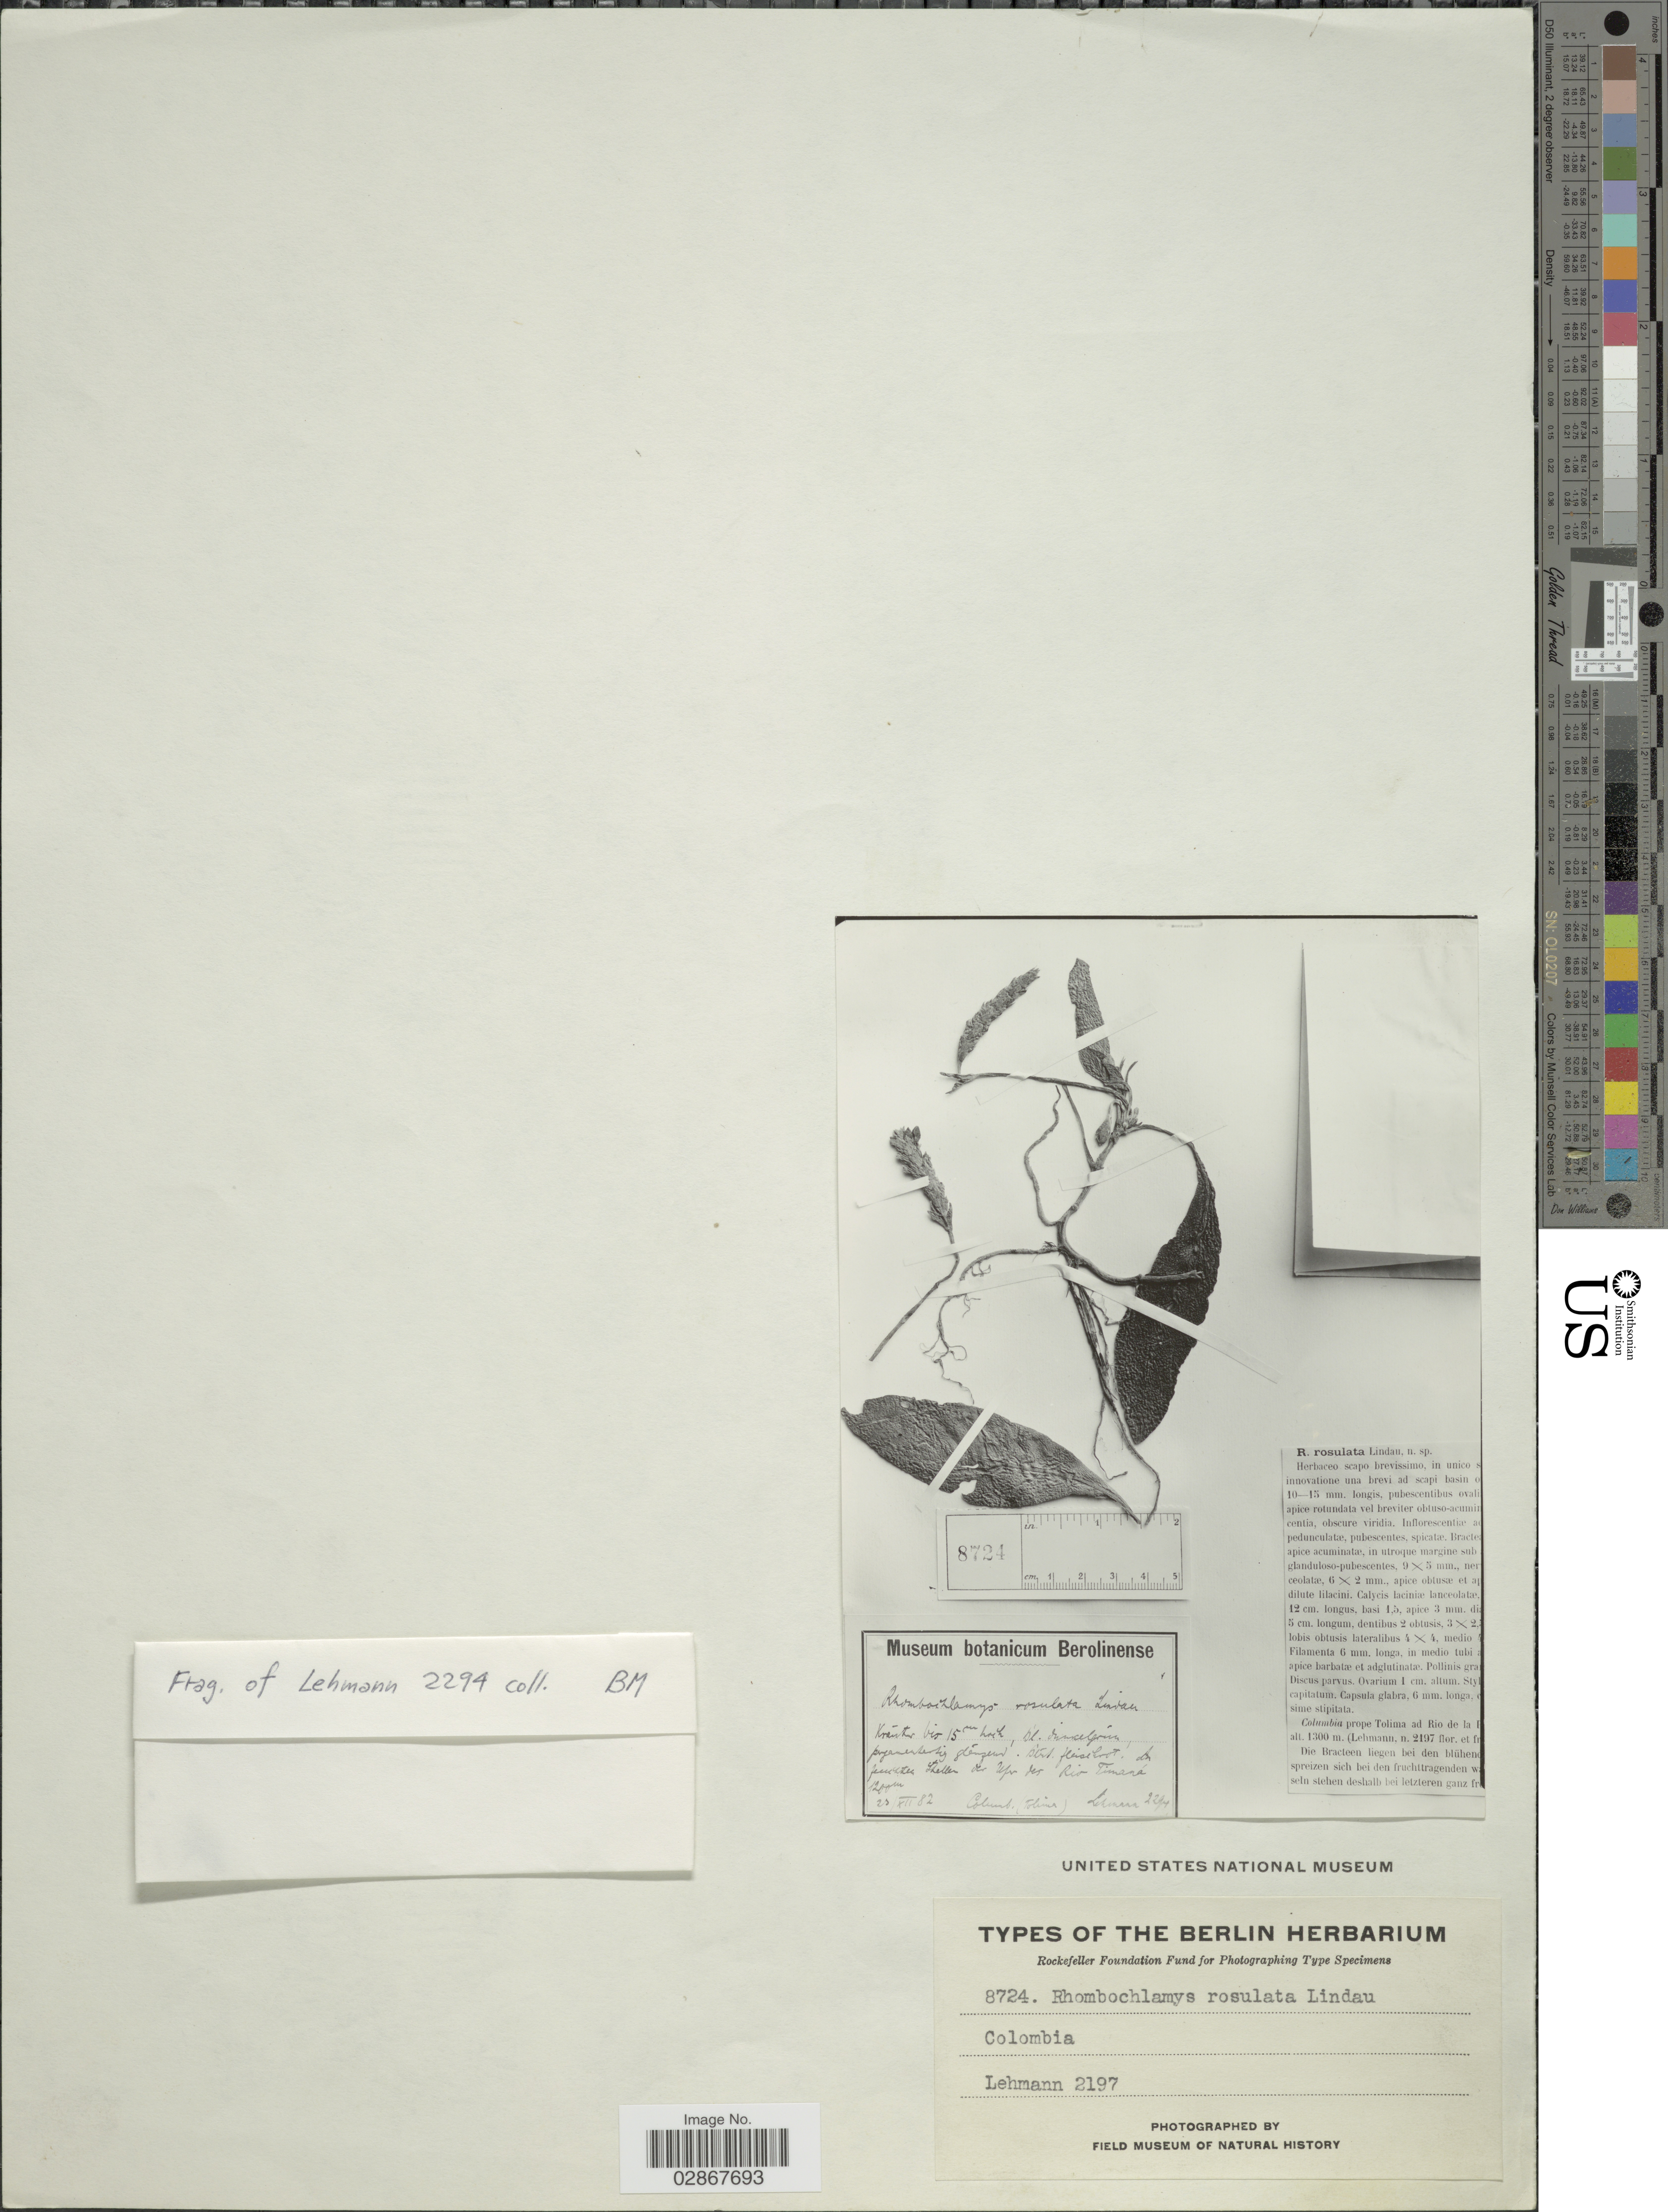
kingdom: Plantae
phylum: Tracheophyta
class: Magnoliopsida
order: Lamiales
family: Acanthaceae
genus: Aphelandra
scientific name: Aphelandra rosulata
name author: (Lindau) Wassh.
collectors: -. Lehmann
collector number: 2197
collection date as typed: Transcribed d/m/y: 23/12/82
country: Colombia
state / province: Tolima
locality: Prope Tolima ad Rio de la [illegible text]. Ufer des Rio Timaná.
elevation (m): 1300